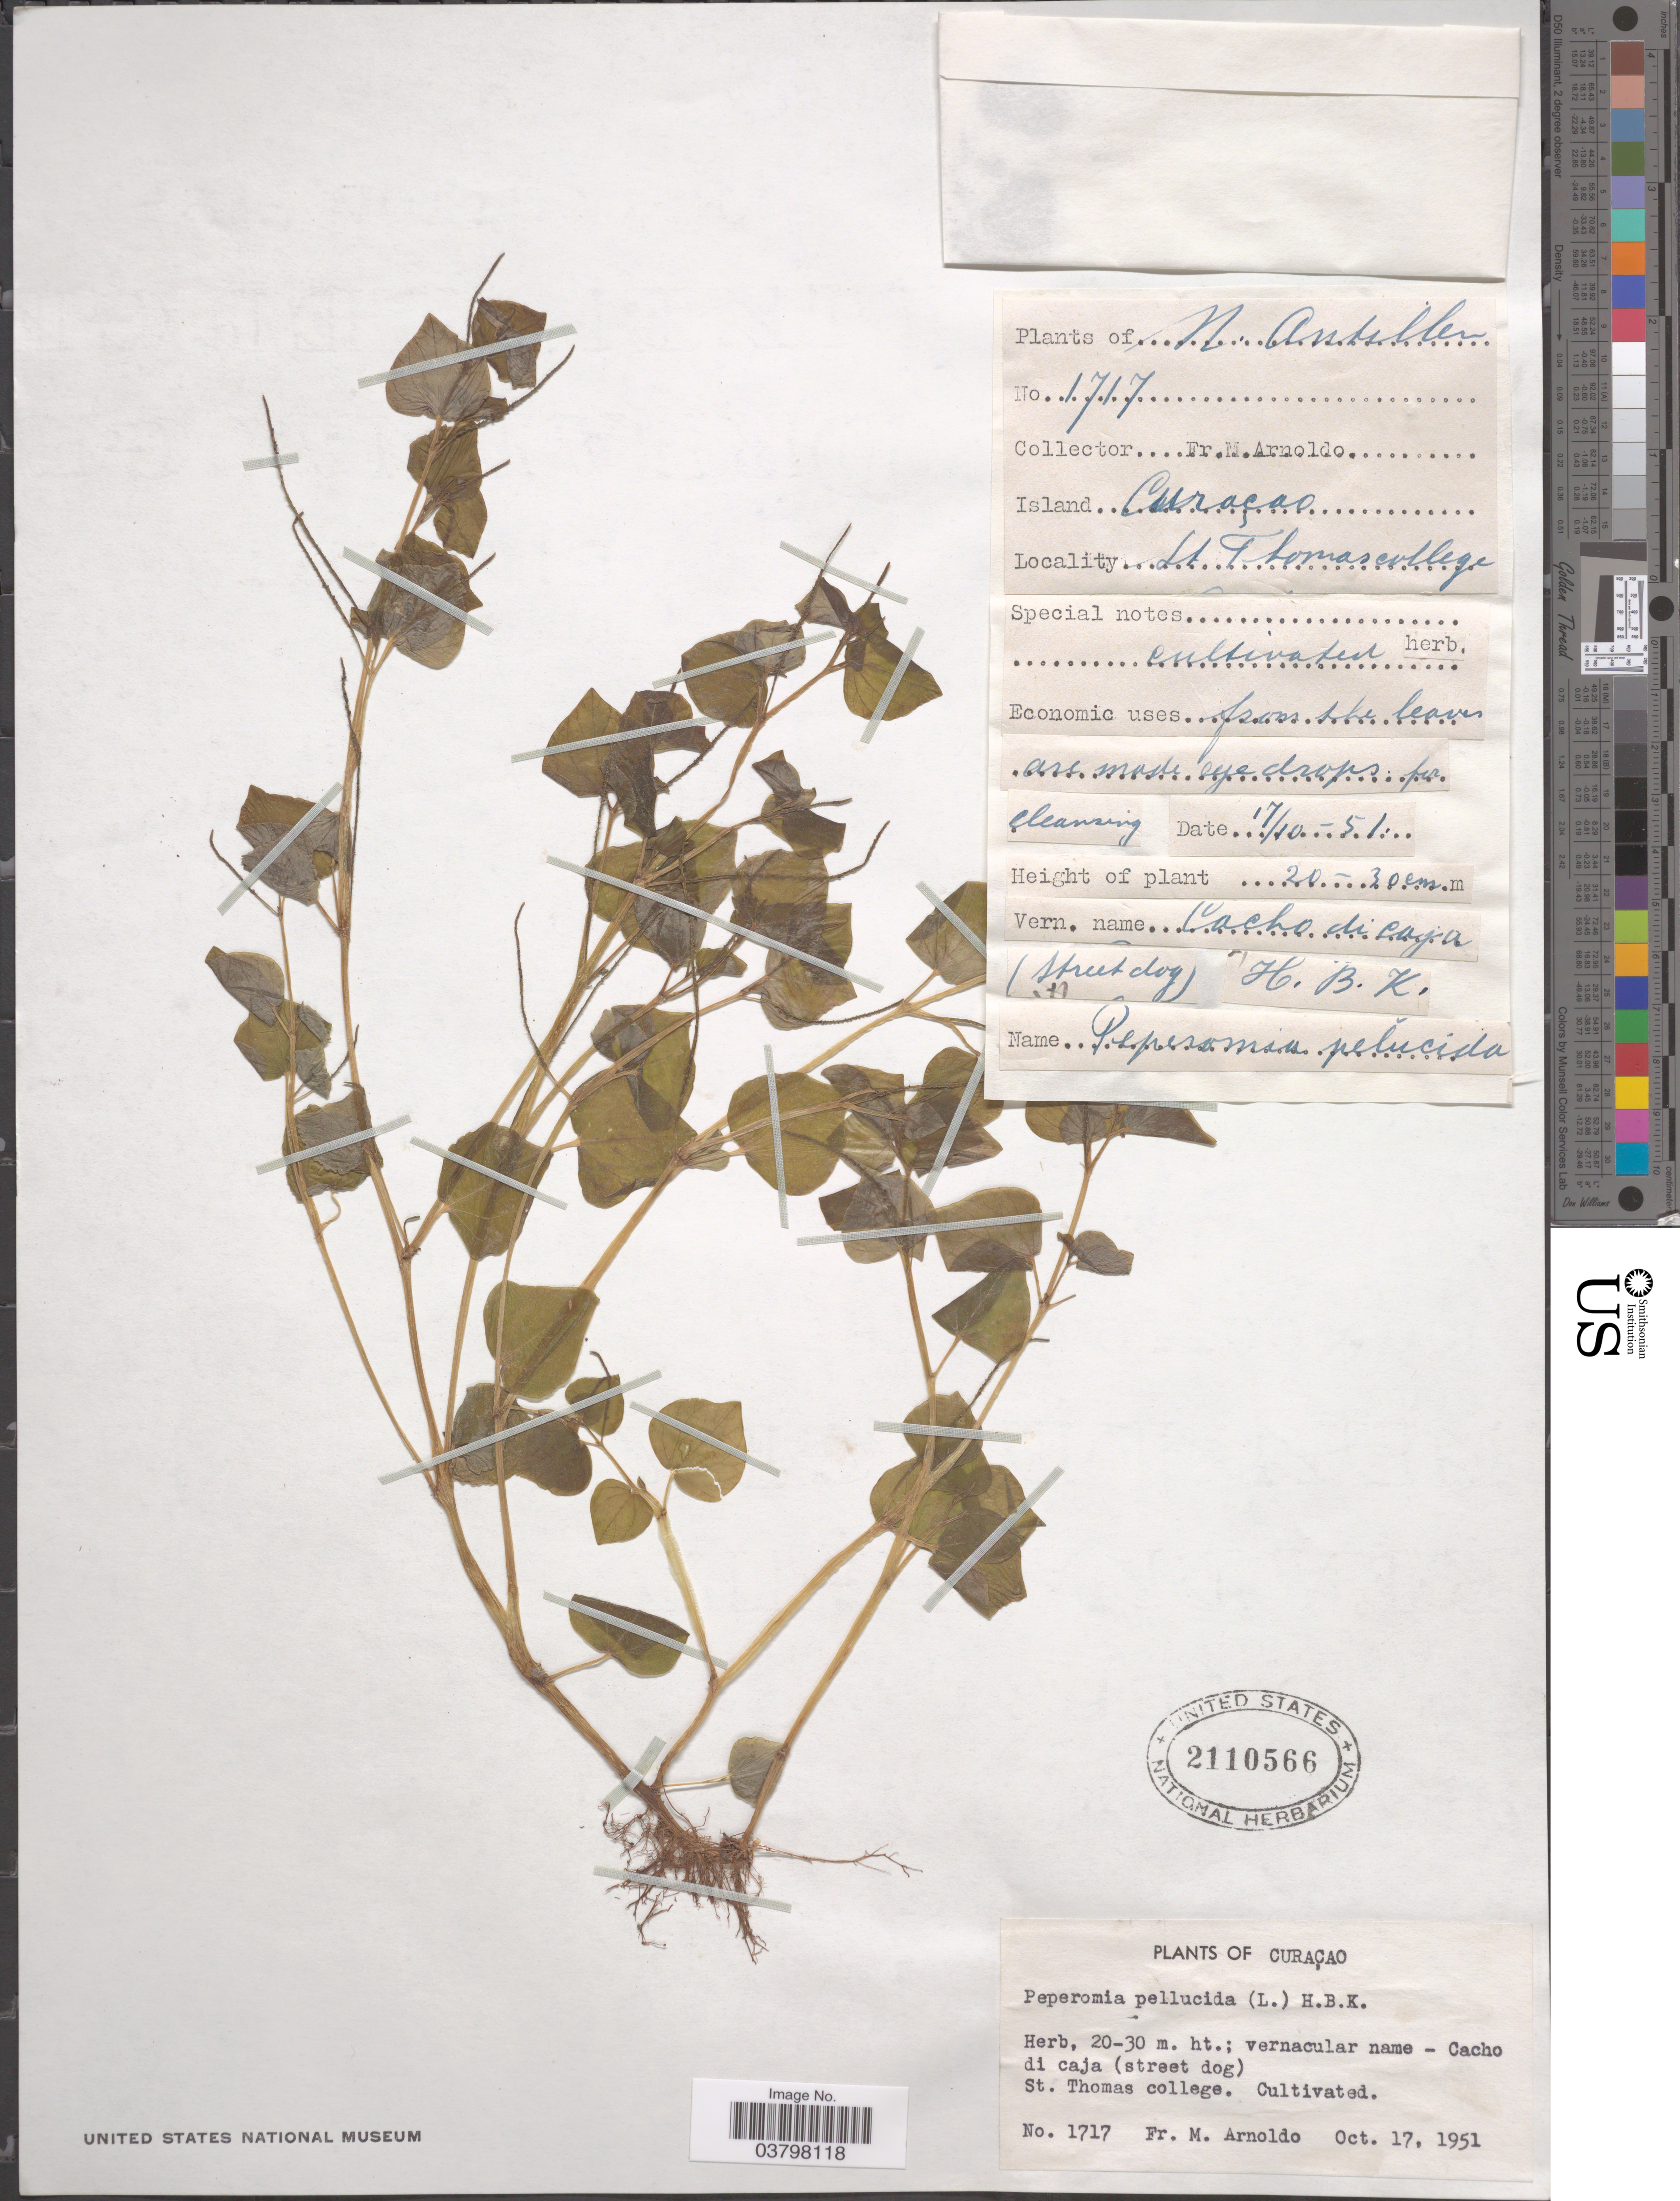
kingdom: Plantae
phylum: Tracheophyta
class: Magnoliopsida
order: Piperales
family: Piperaceae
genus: Peperomia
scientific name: Peperomia pellucida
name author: (L.) Kunth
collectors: N. Arnoldo-Broeders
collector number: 1717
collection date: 1951-10-17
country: Curaçao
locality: N. Antillen. St. Thomas college.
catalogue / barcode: US 2110566